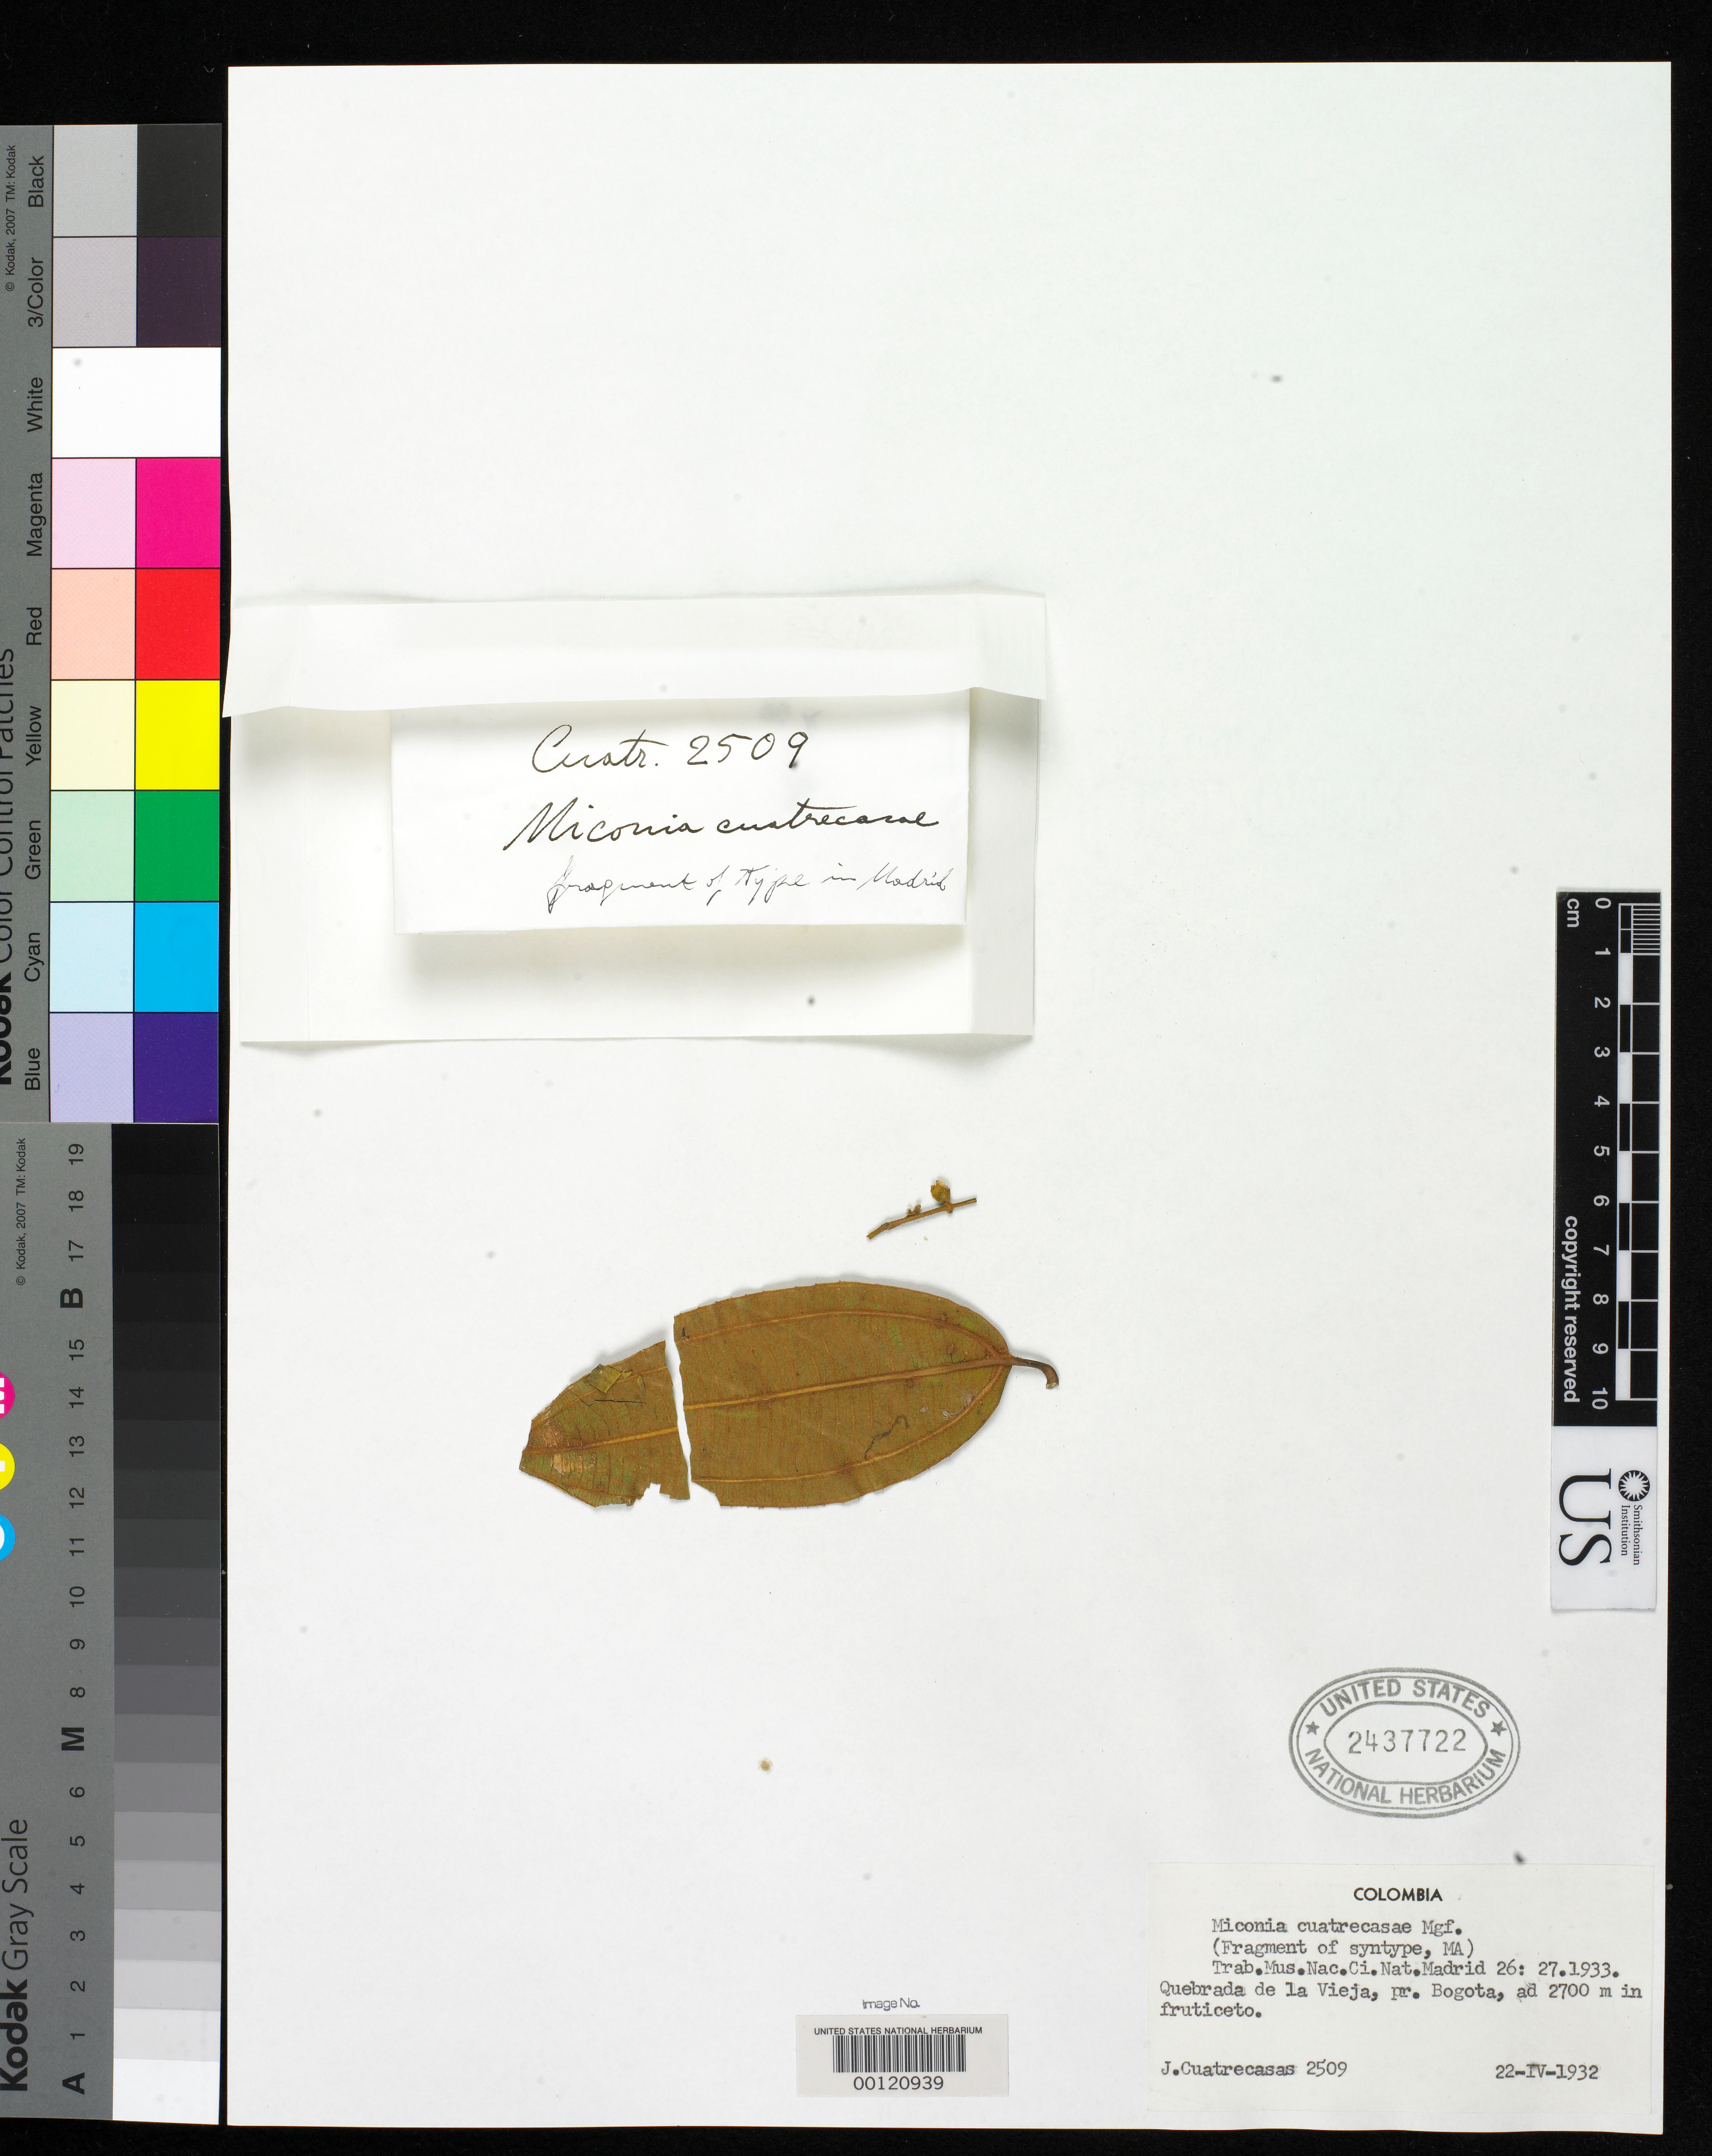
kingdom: Plantae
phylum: Tracheophyta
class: Magnoliopsida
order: Myrtales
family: Melastomataceae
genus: Miconia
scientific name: Miconia cuatrecasae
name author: Markgr.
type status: Isosyntype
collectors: J. Cuatrecasas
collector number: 2509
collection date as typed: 22 Apr 1932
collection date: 1932-04-22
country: Colombia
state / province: Cundinamarca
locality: Bogota, Quebrada de La Vieja.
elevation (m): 2700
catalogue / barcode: US 2437722